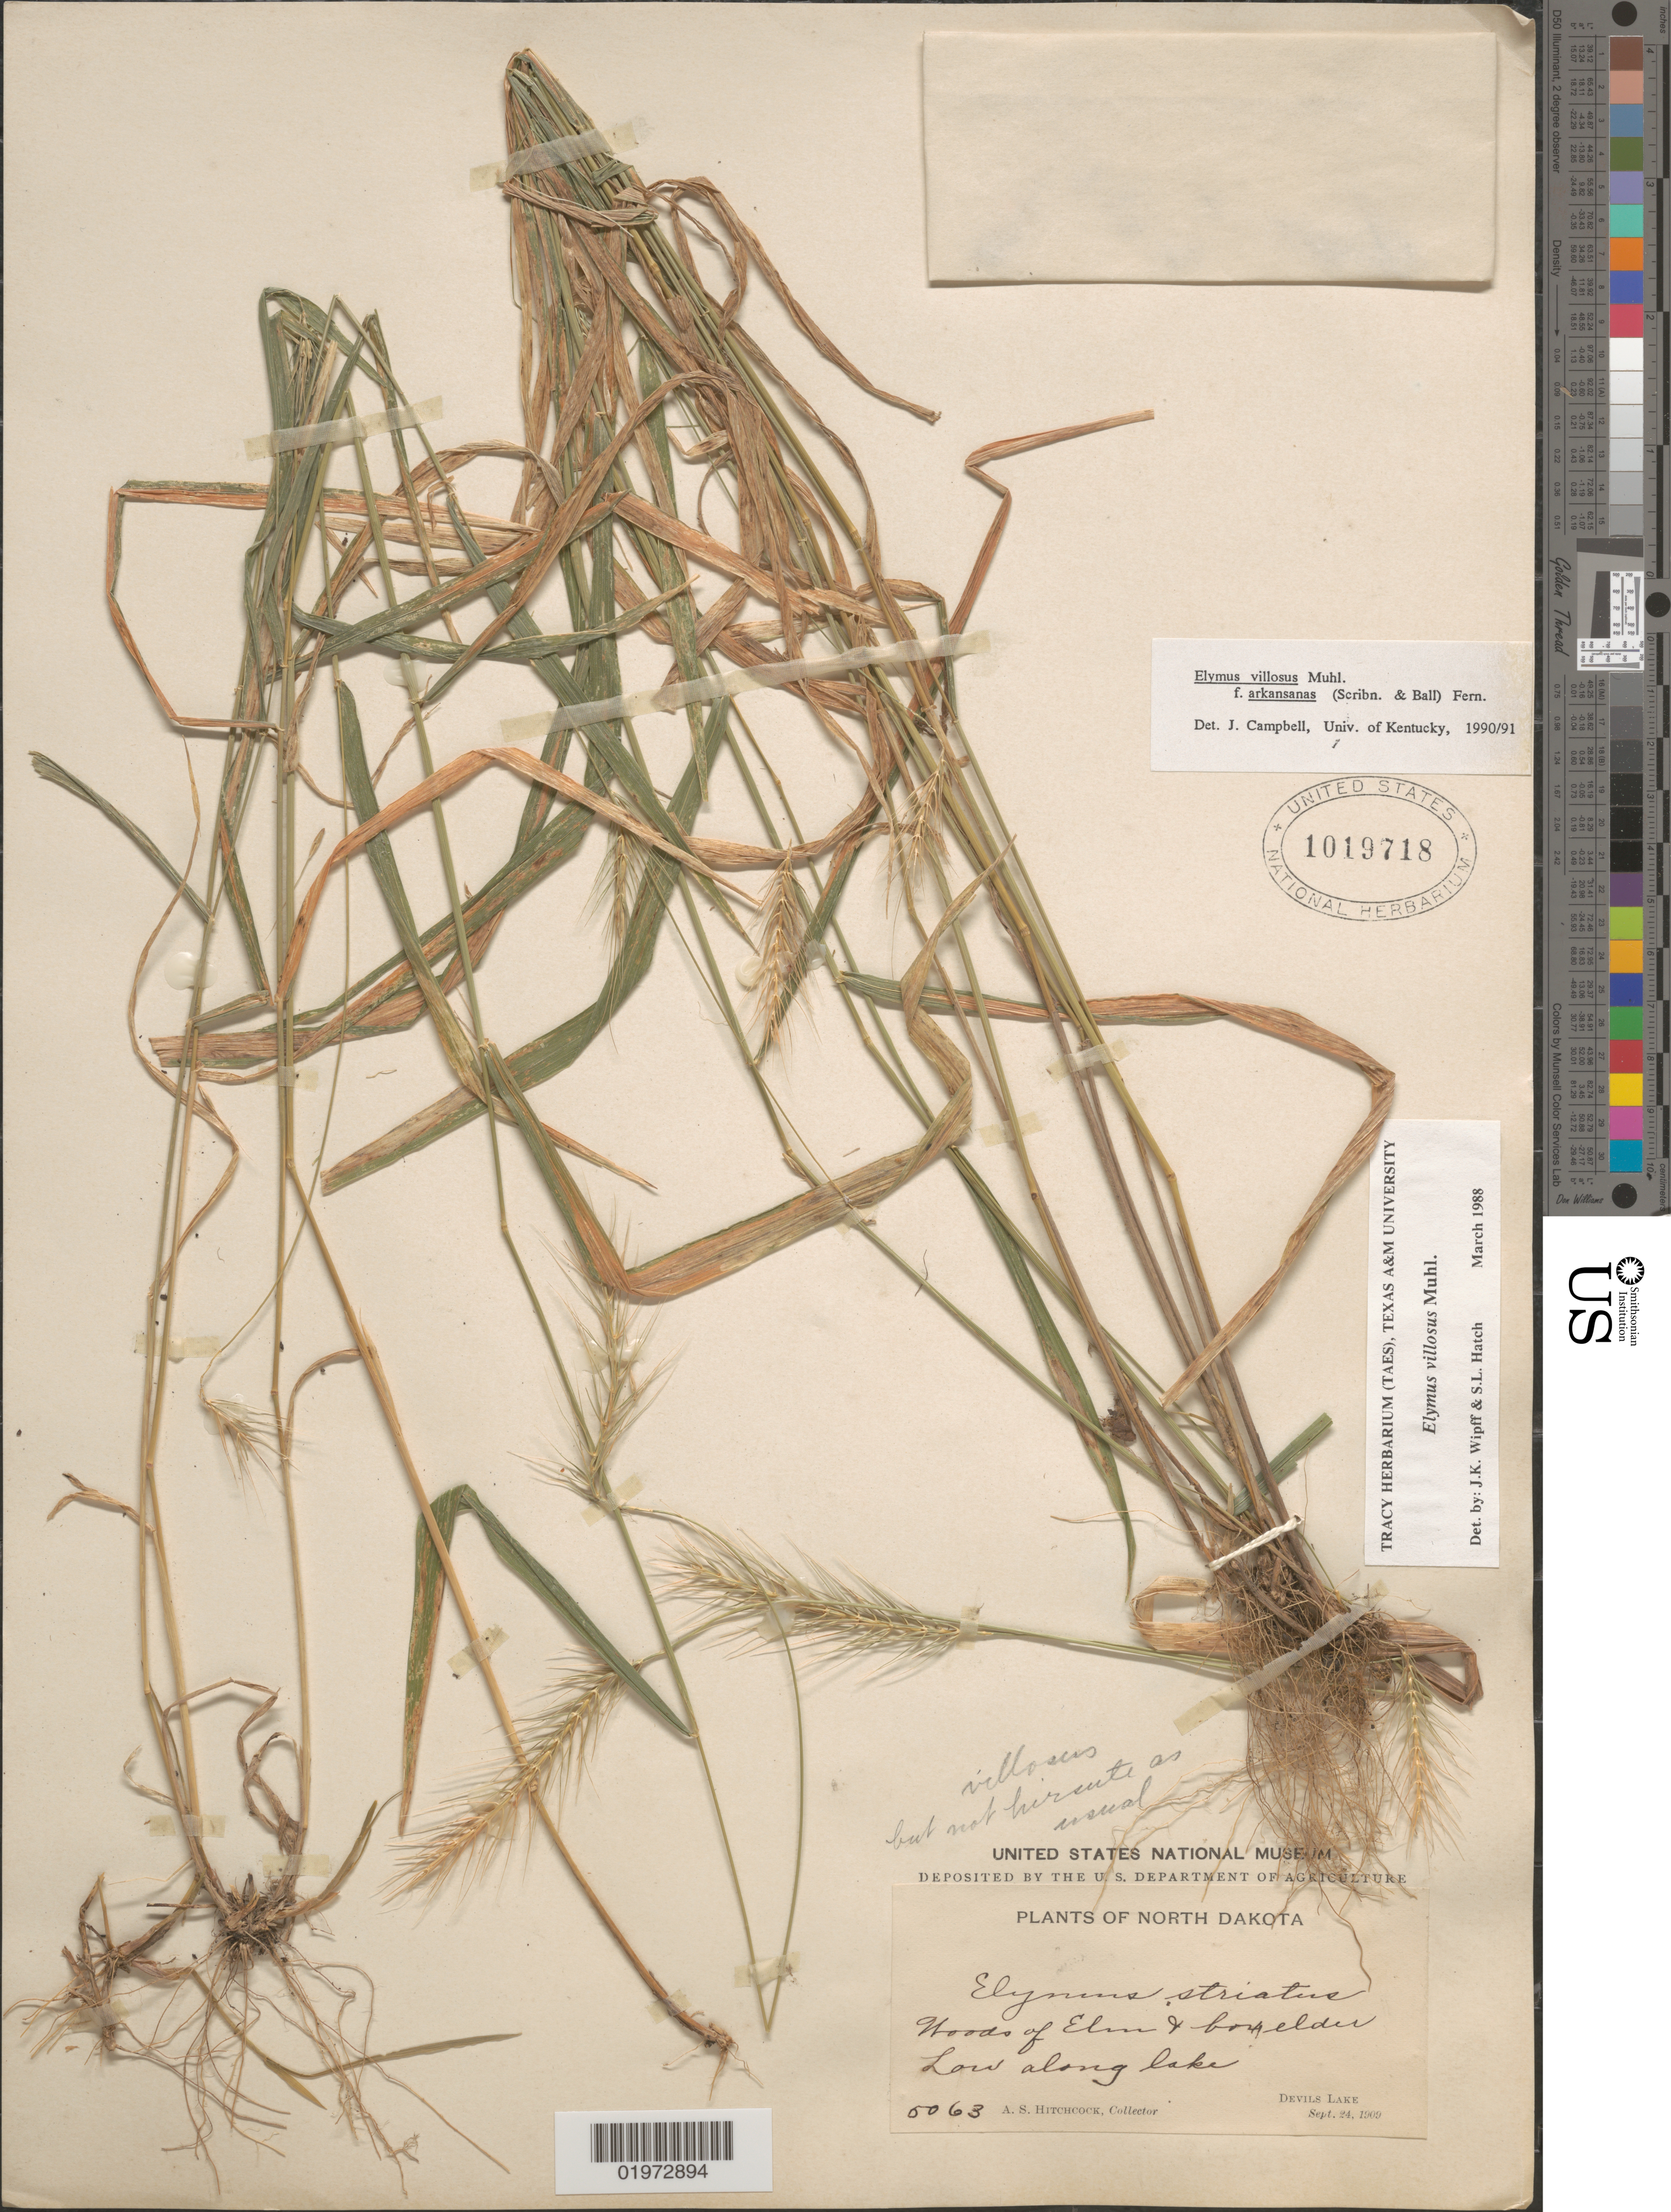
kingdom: Plantae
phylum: Tracheophyta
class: Liliopsida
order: Poales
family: Poaceae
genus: Elymus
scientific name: Elymus villosus var. arkansanus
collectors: A. S. Hitchcock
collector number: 5063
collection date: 1909-09-24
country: United States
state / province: North Dakota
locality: Woods of Elm & box elder. Low along lake. Devils Lake.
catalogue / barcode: US 1019718